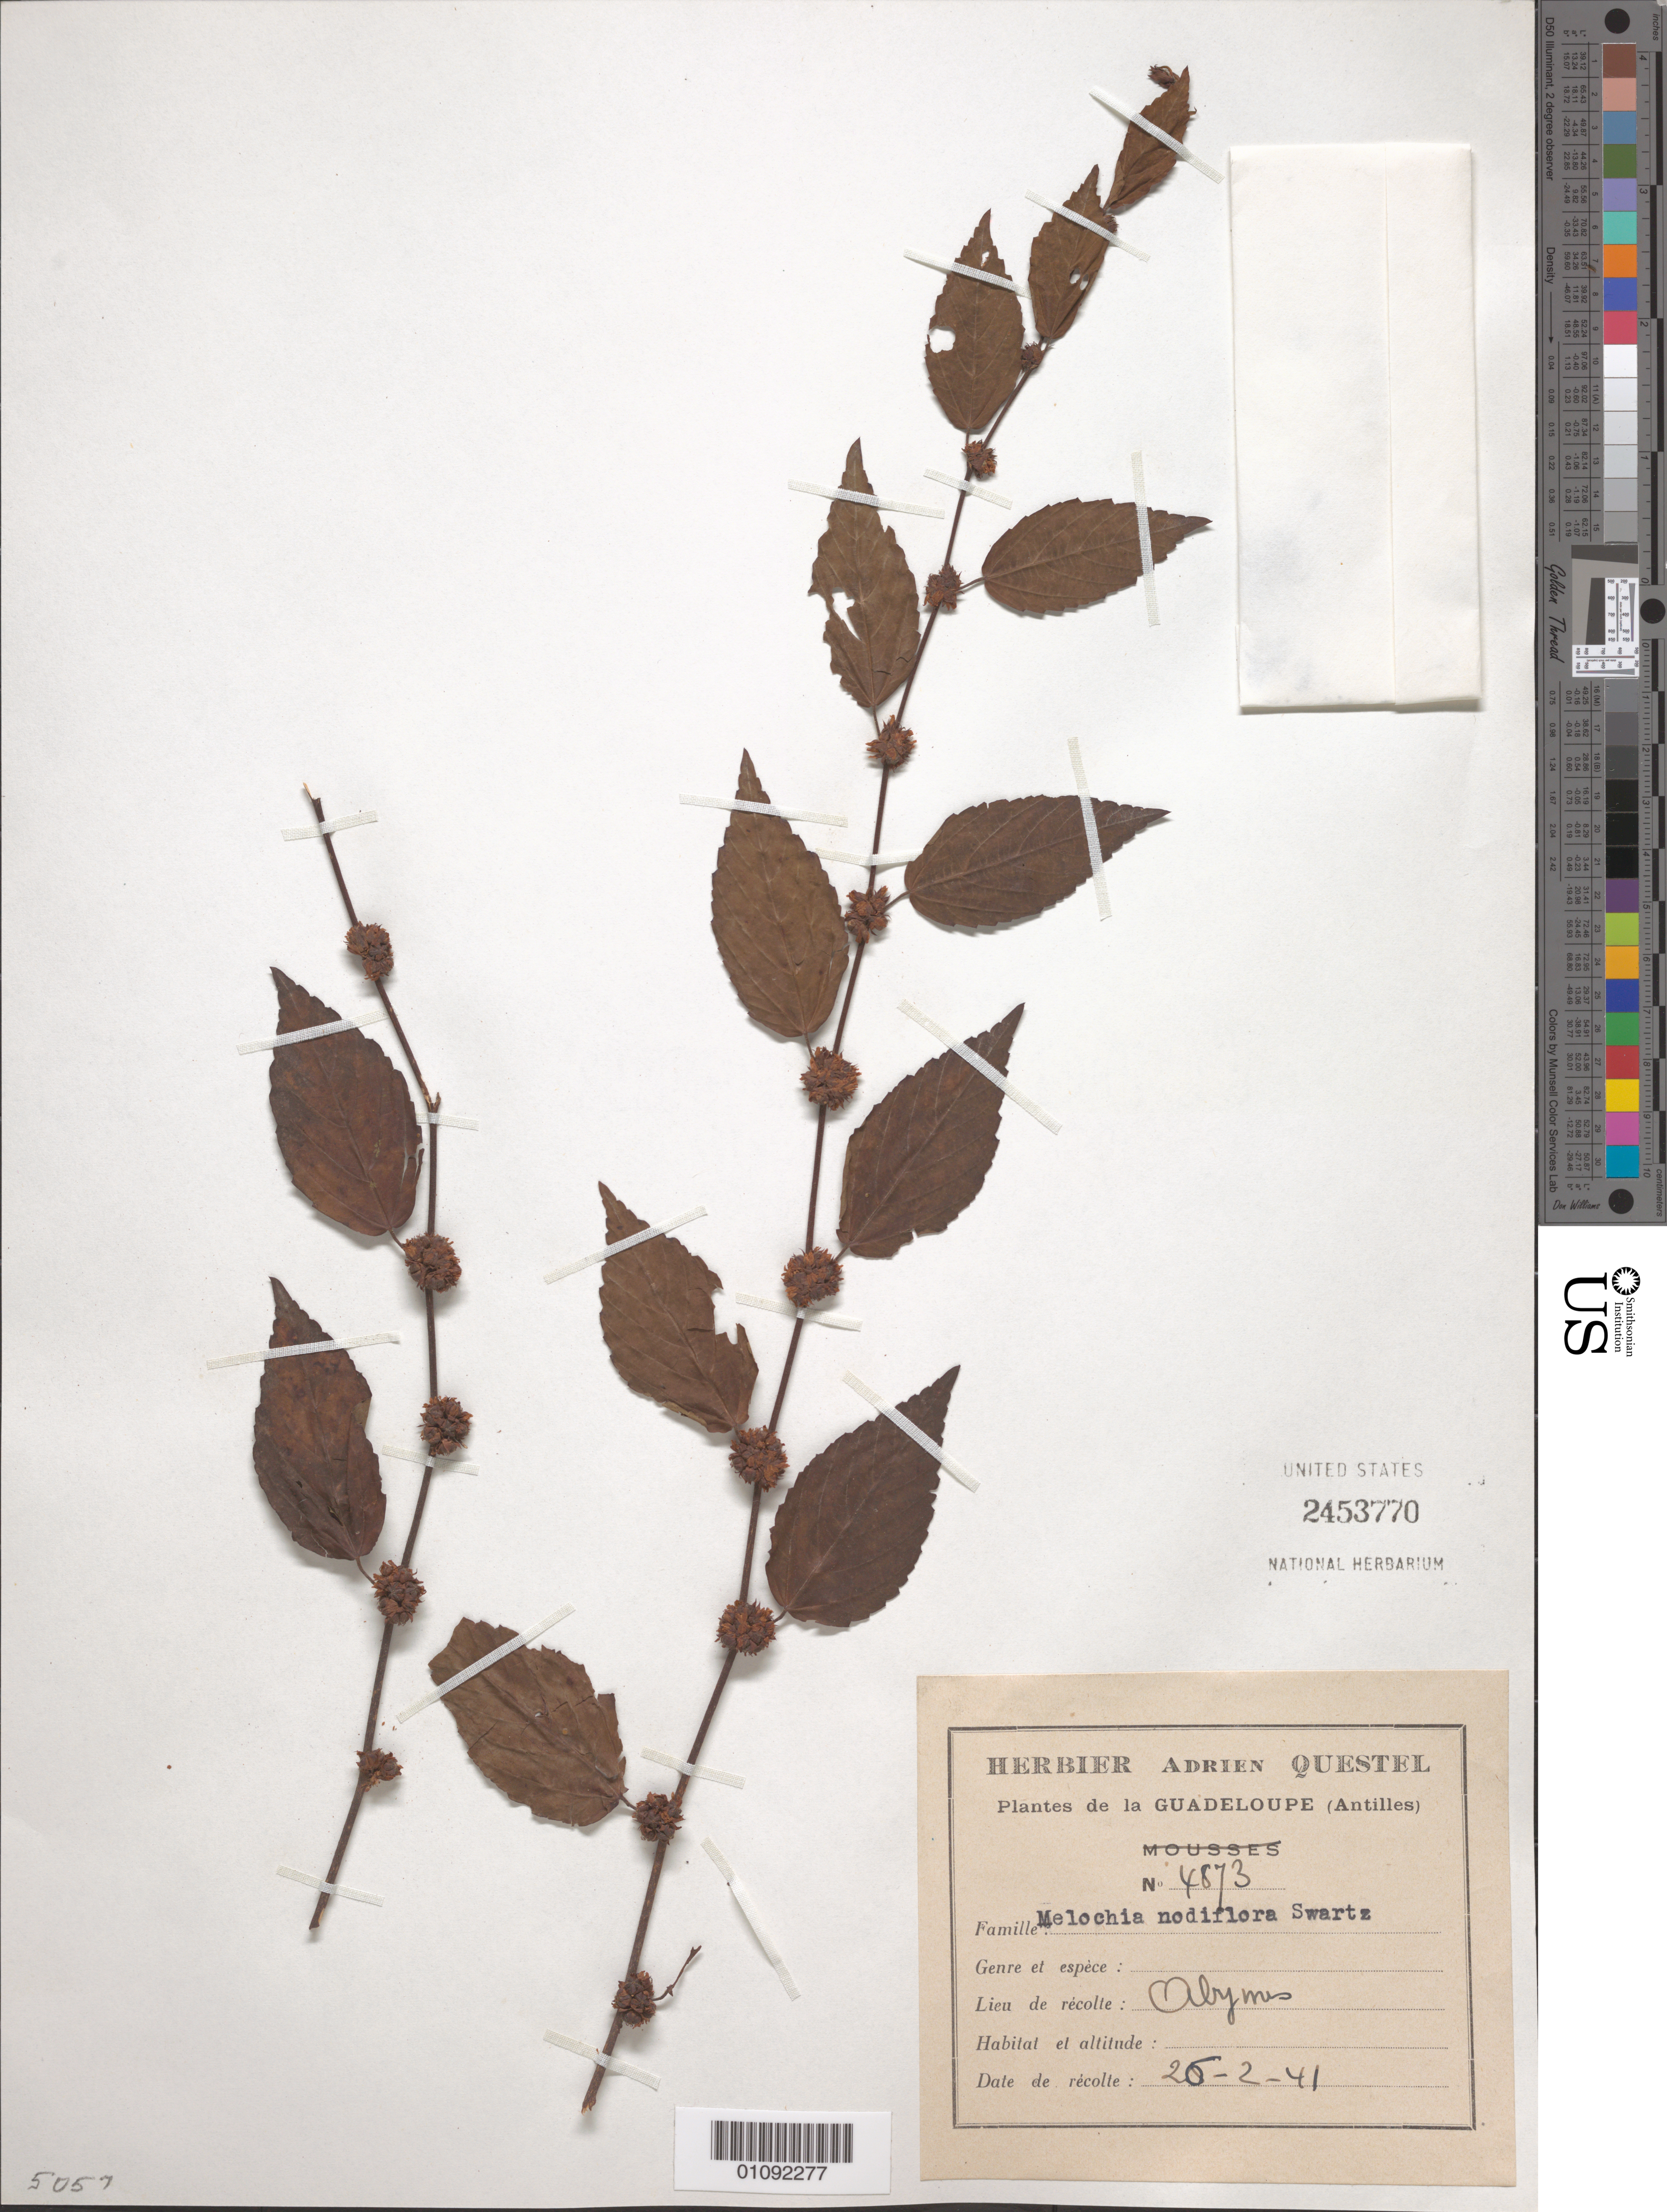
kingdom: Plantae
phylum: Tracheophyta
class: Magnoliopsida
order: Malvales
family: Malvaceae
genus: Melochia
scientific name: Melochia nodiflora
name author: Sw.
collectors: A. Questel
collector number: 4873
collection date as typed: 26 Feb 1941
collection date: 1941-02-26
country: Guadeloupe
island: Grande Terre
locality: Abymes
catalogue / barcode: US 2453770